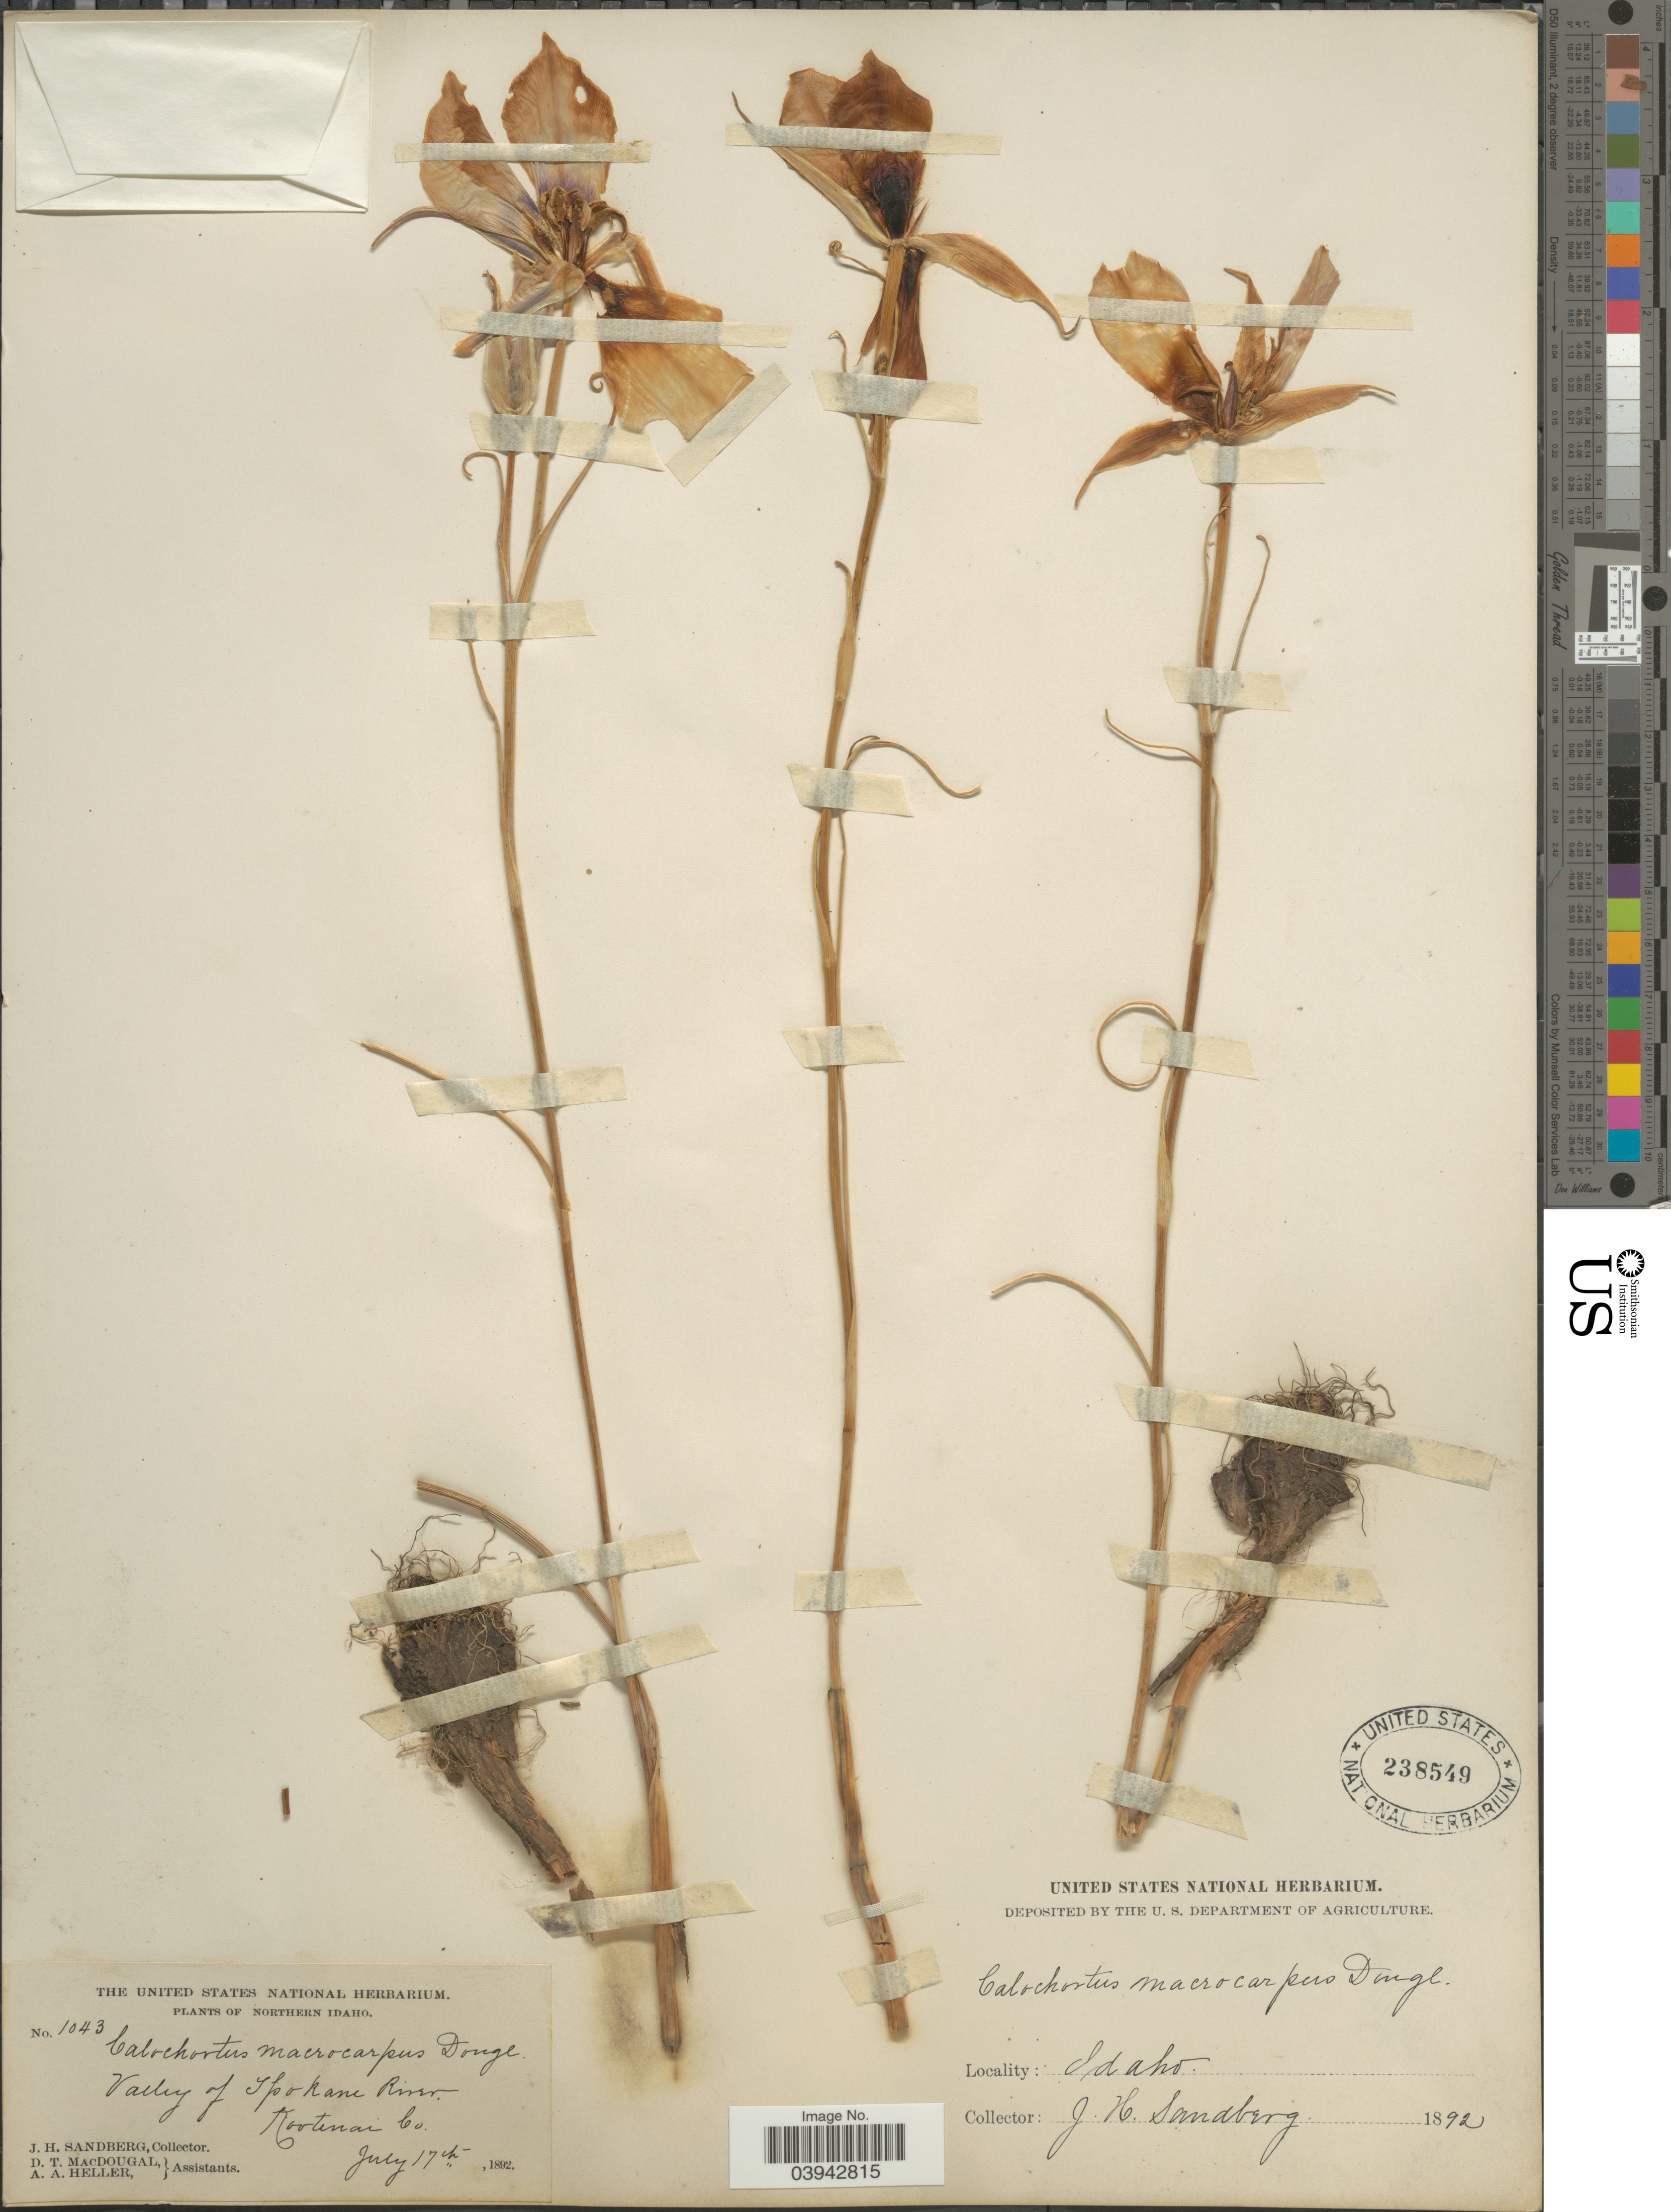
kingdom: Plantae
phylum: Tracheophyta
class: Liliopsida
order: Liliales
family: Liliaceae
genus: Calochortus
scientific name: Calochortus macrocarpus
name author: Douglas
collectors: J. H. Sandberg, D. T. MacDougal & A. A. Heller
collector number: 1043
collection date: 1892-07-17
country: United States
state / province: Idaho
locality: Northern Idaho. Valley of Spokane River. Kootenai Co.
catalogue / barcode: US 238549